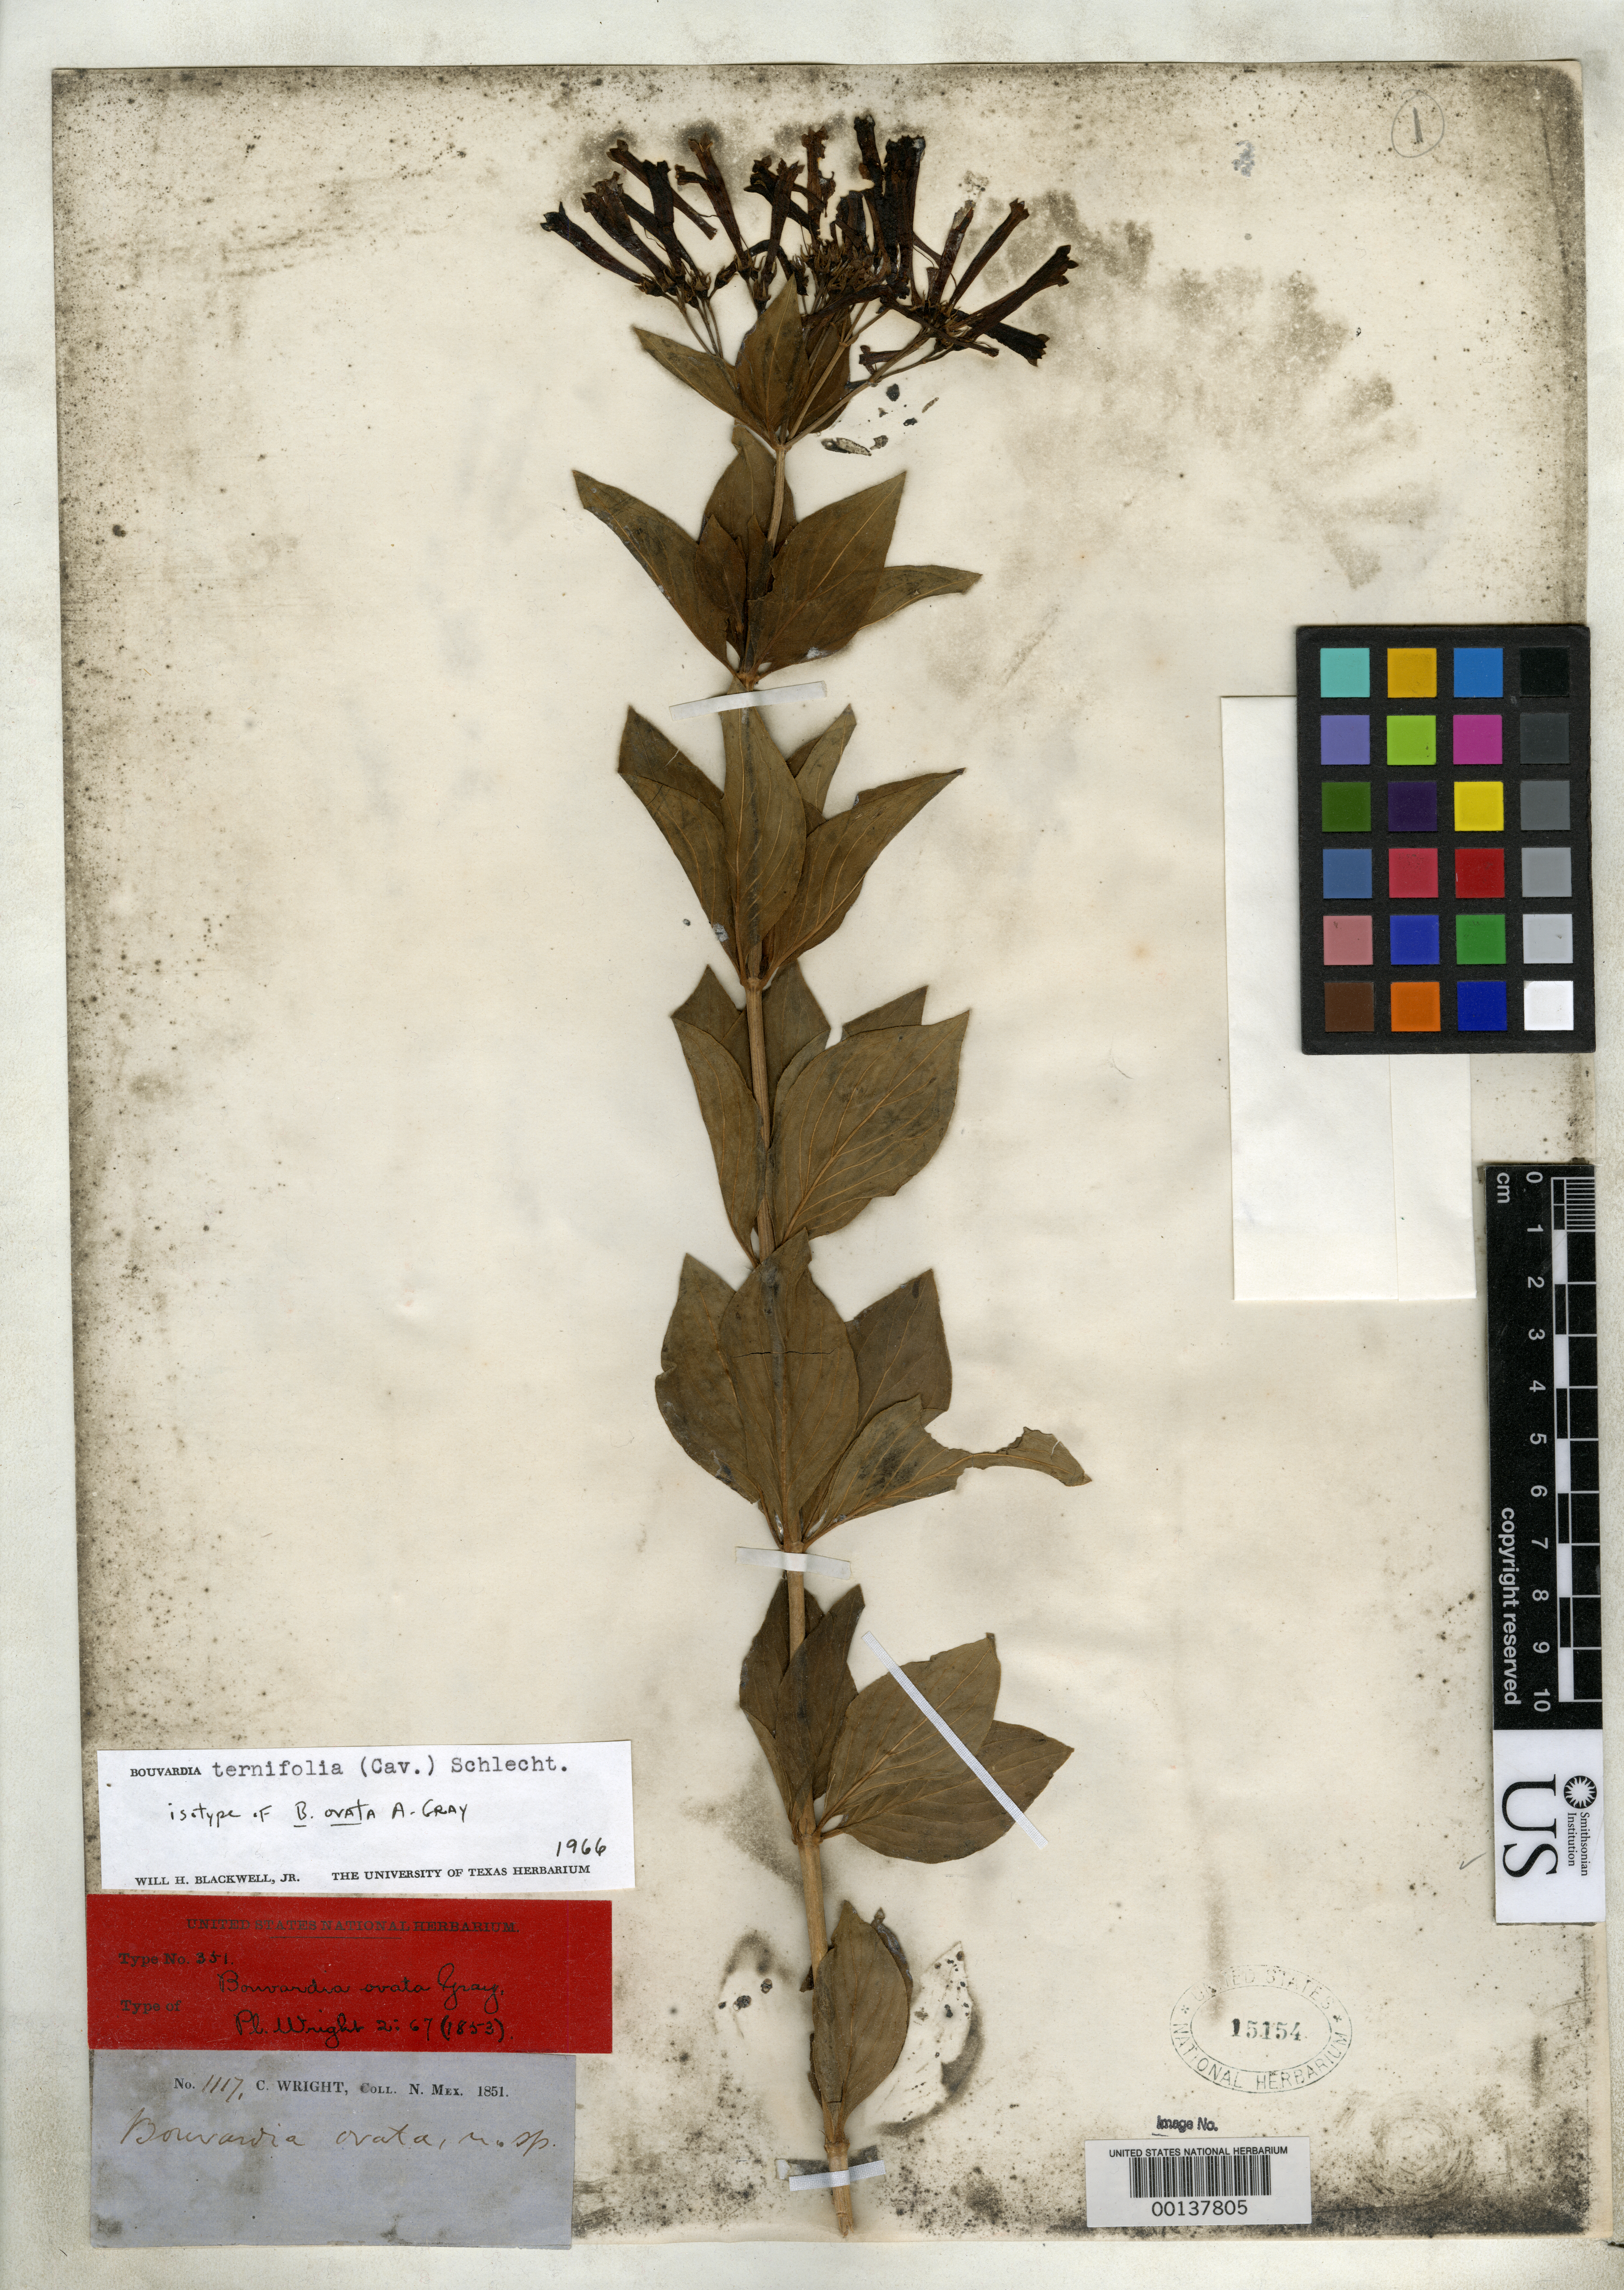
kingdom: Plantae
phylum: Tracheophyta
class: Magnoliopsida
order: Gentianales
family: Rubiaceae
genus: Bouvardia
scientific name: Bouvardia ovata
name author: A. Gray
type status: Type Collection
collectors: C. Wright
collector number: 1117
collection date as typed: Sep 1851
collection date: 1851-09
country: Mexico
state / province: Sonora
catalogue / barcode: US 15154